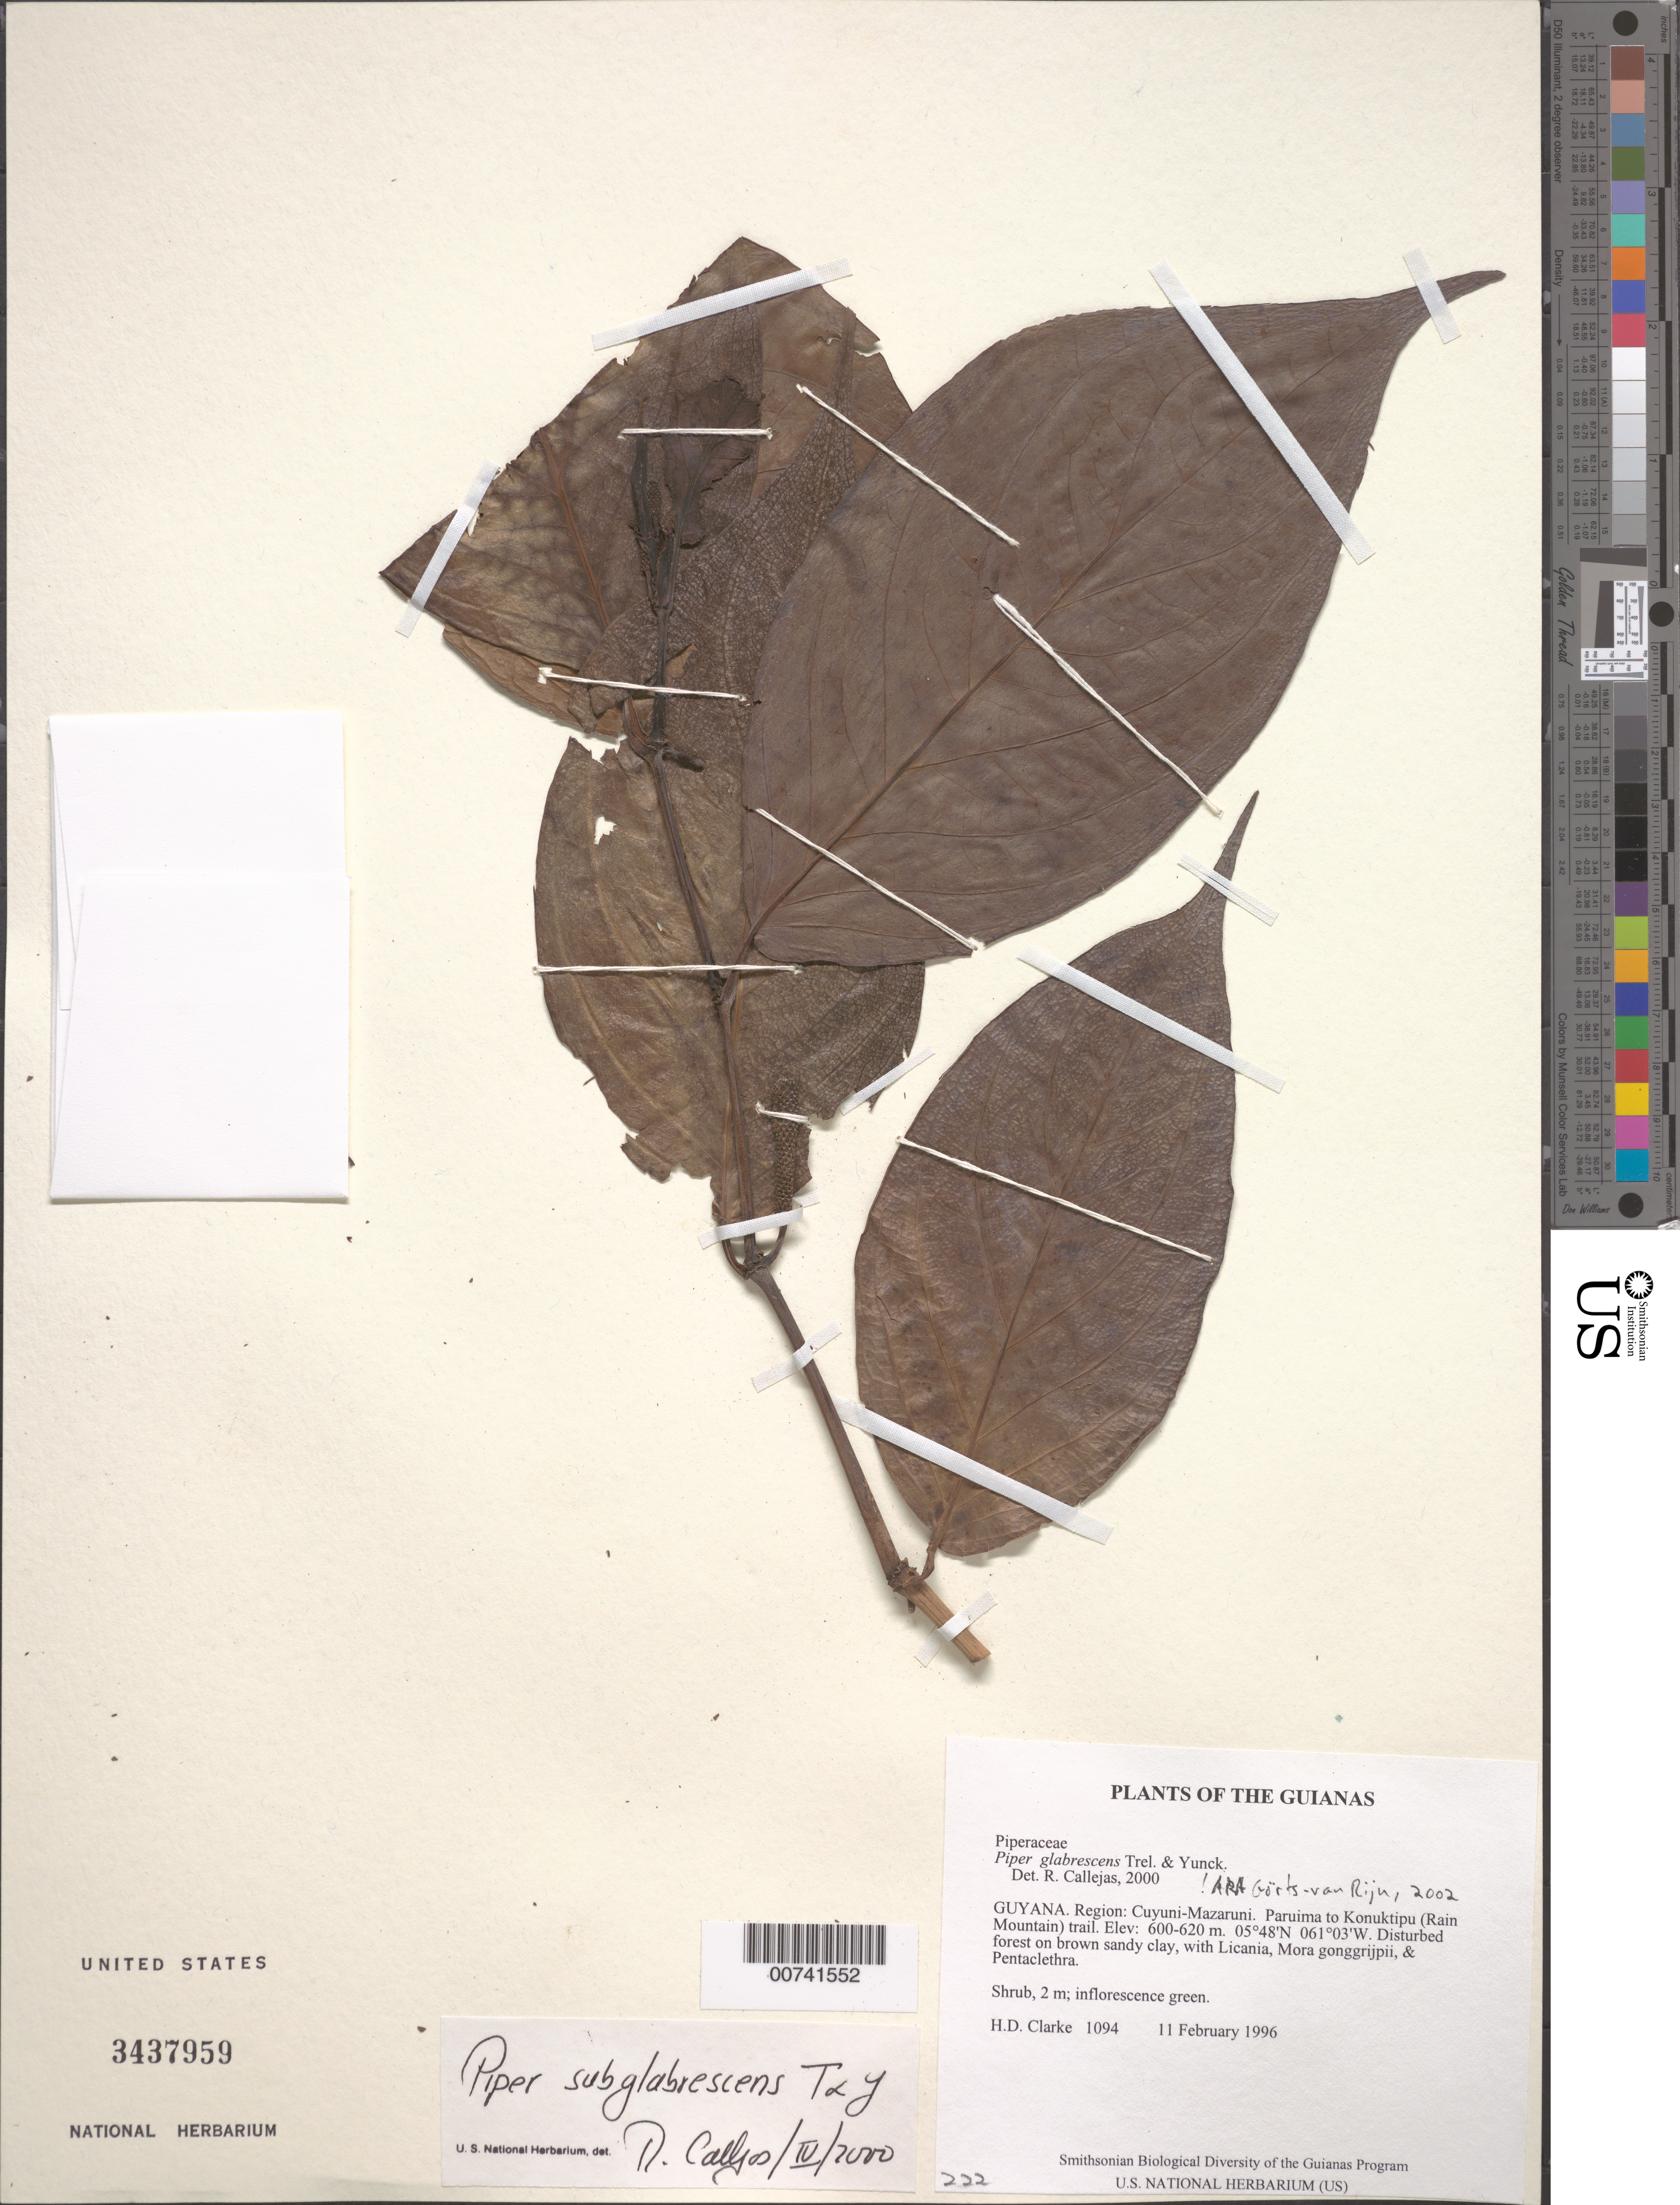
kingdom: Plantae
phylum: Tracheophyta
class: Magnoliopsida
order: Piperales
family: Piperaceae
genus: Piper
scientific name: Piper glabrescens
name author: (Miq.) C. DC.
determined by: Görts-van Rijn, A. R.; Christenhusz, M. J.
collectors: H. D. Clarke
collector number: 1094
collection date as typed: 11 February 1996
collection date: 1996-02-11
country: Guyana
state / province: Cuyuni-Mazaruni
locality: Paruima to Konuktipu (Rain Mountain) trail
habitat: Disturbed forest on brown sandy clay, with Licania, Mora gonggrijpii, & Pentaclethra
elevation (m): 600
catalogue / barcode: US 3437959